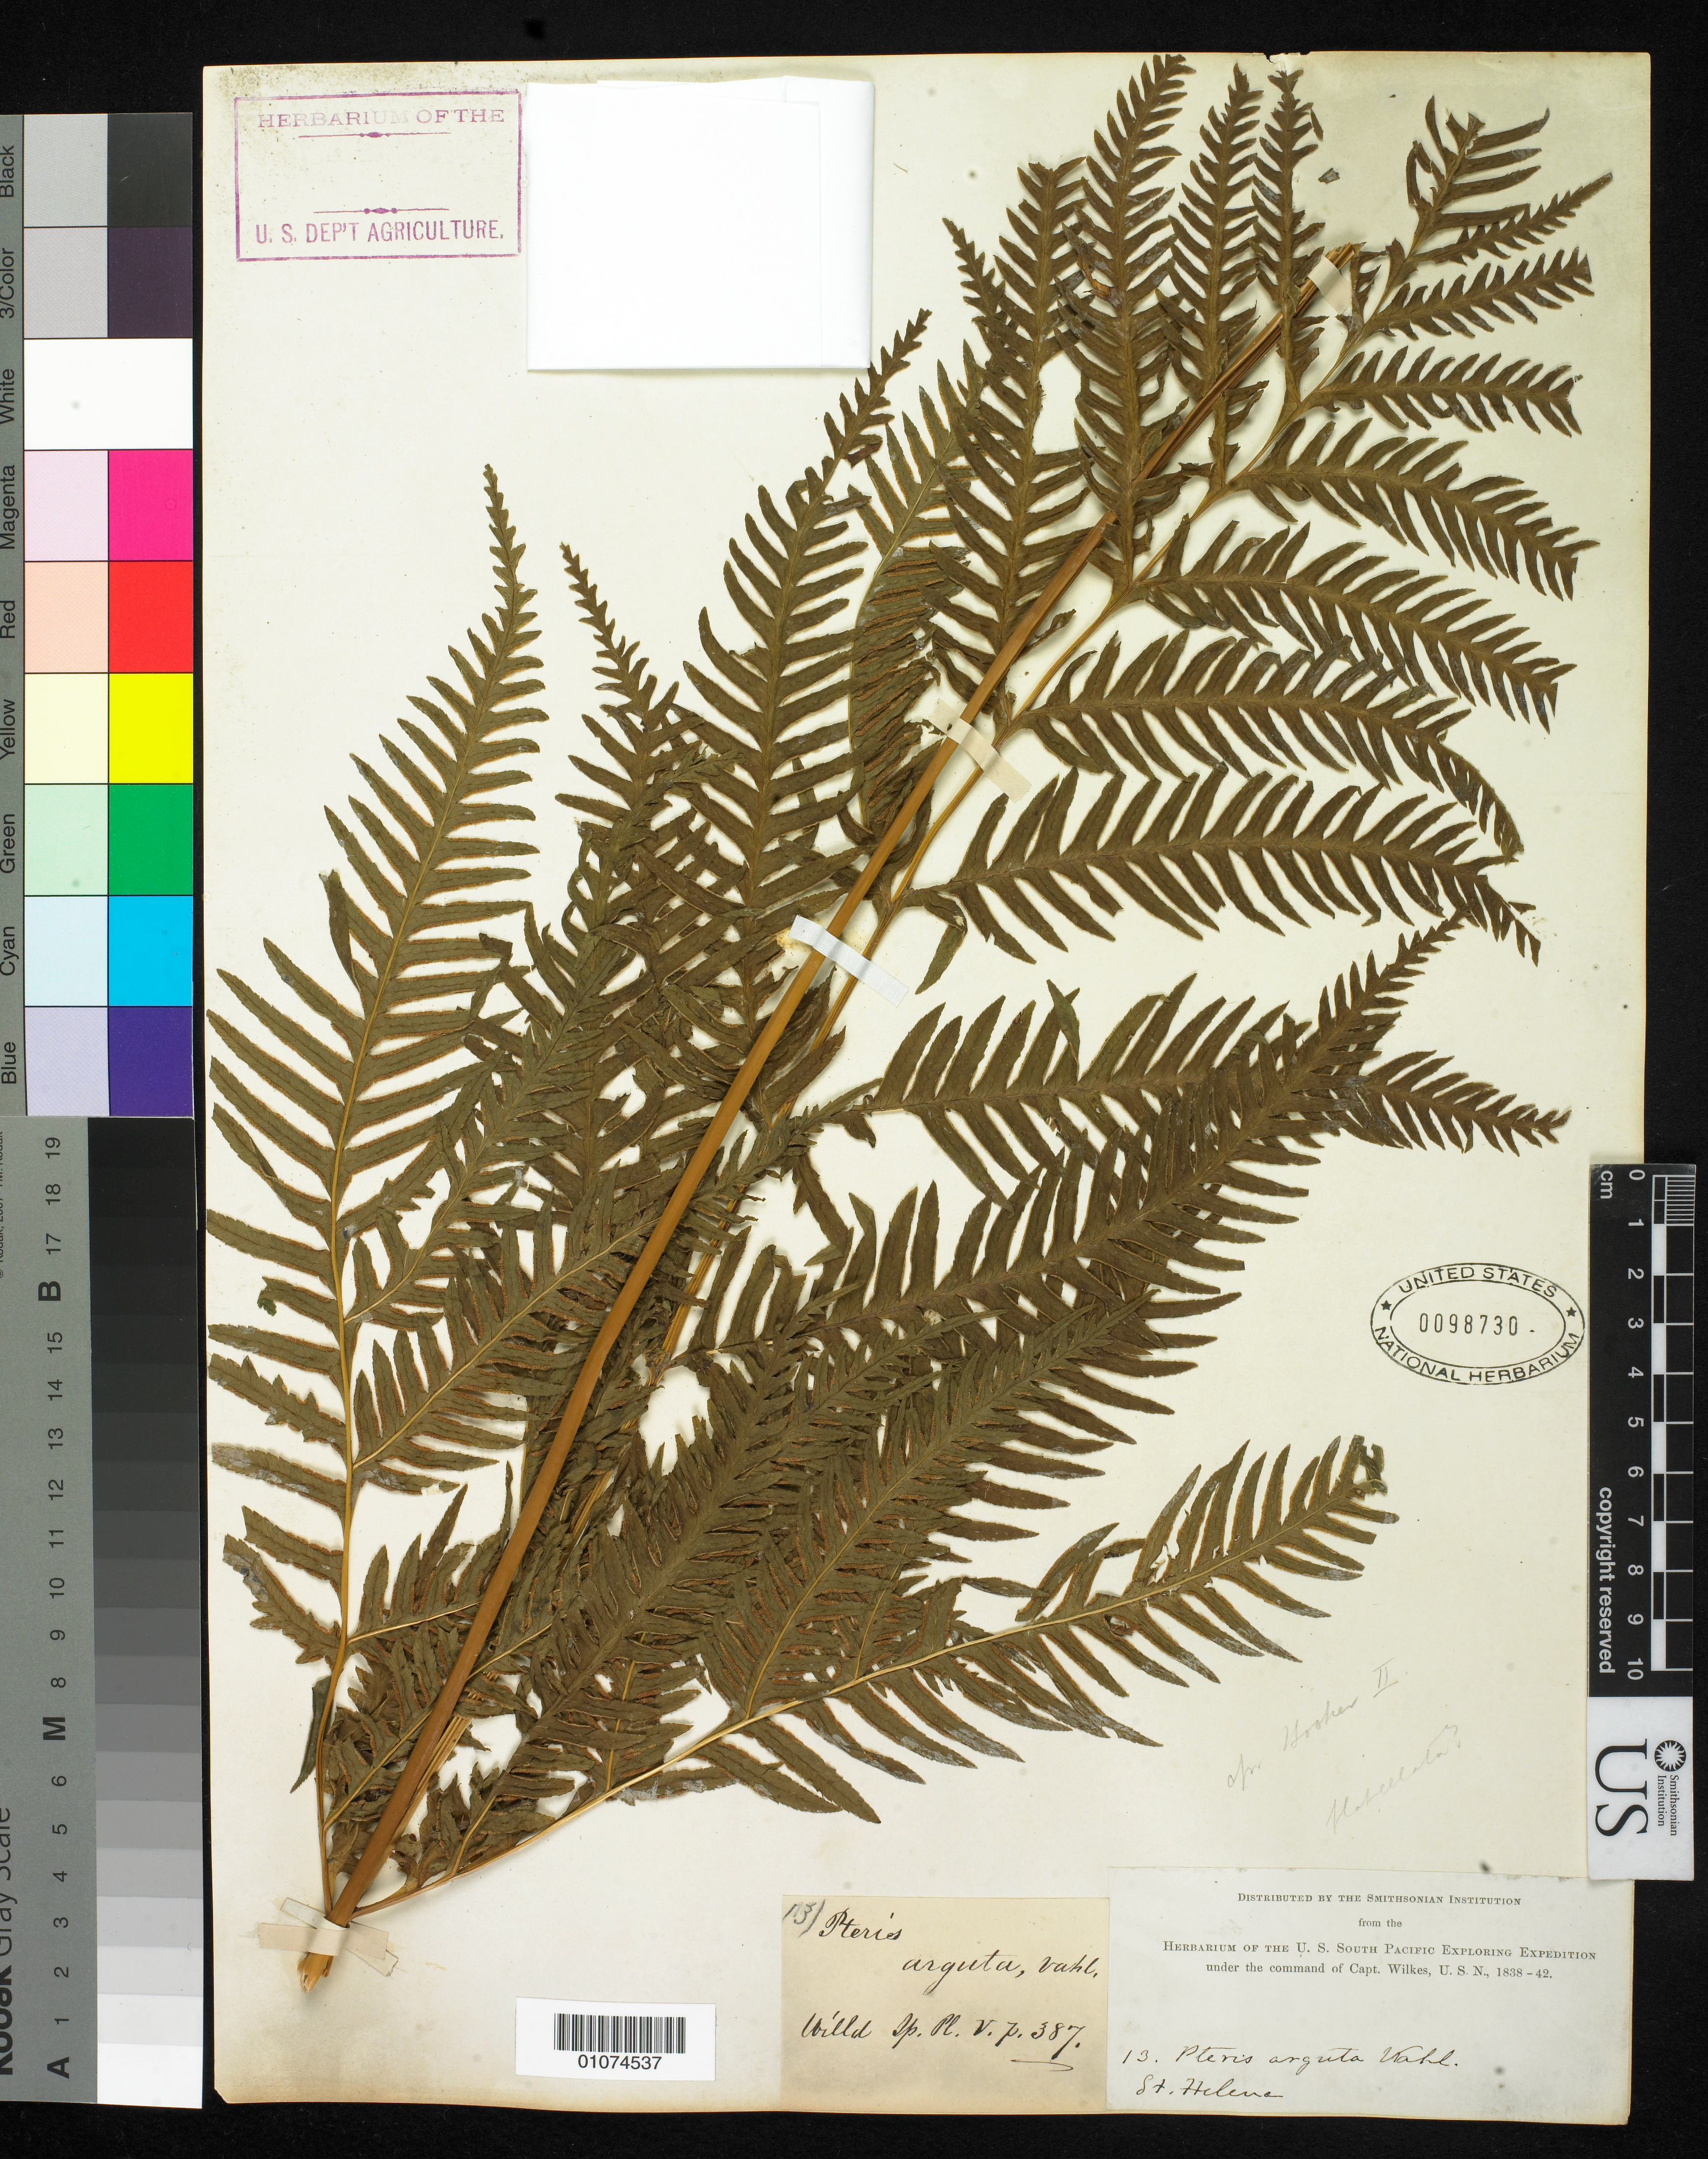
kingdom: Plantae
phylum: Tracheophyta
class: Polypodiopsida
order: Polypodiales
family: Pteridaceae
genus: Pteris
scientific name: Pteris tremula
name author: R. Br.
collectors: Wilkes Explor. Exped.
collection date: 1838/1842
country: Australia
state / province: Queensland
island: St. Helena I.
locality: St. Helena I.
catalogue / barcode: US 98730